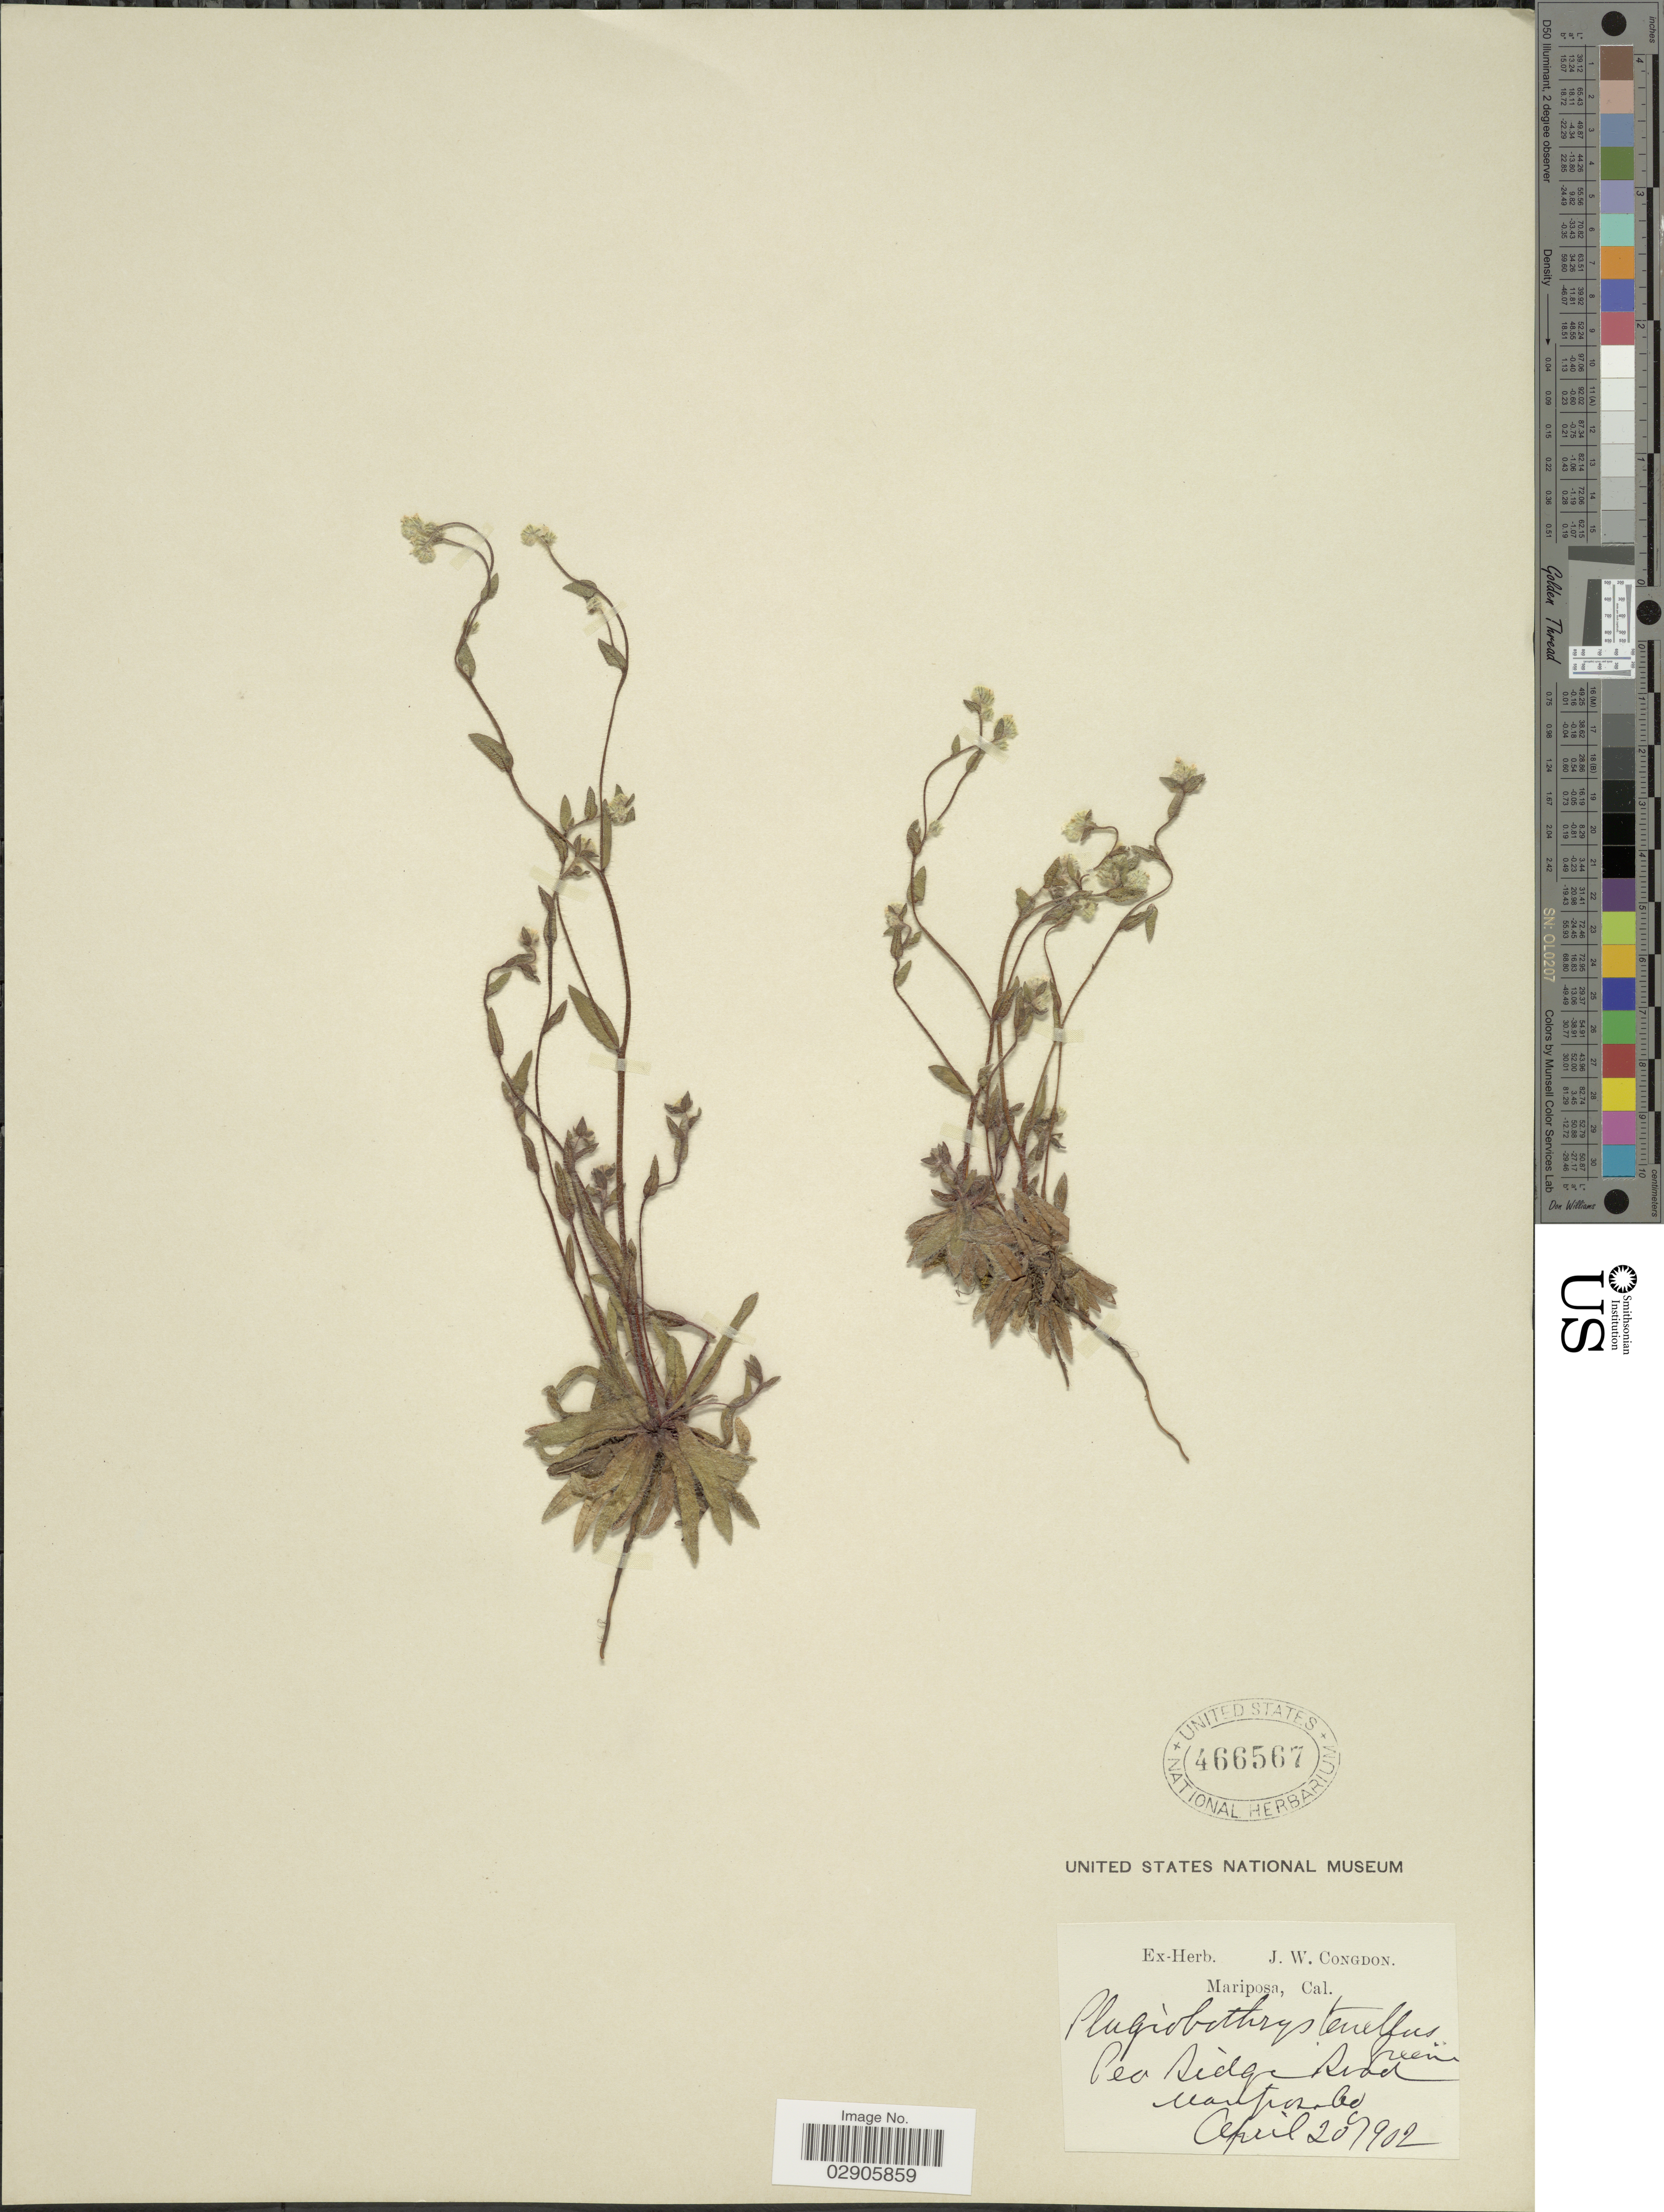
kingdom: Plantae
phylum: Tracheophyta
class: Magnoliopsida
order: Boraginales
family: Boraginaceae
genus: Plagiobothrys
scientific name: Plagiobothrys tenellus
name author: (Nutt.) A. Gray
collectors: ex herb. J. W. Congdon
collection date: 1902-04-20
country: United States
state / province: California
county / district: Mariposa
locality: Sea ridge road Mariposa.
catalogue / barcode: US 466567